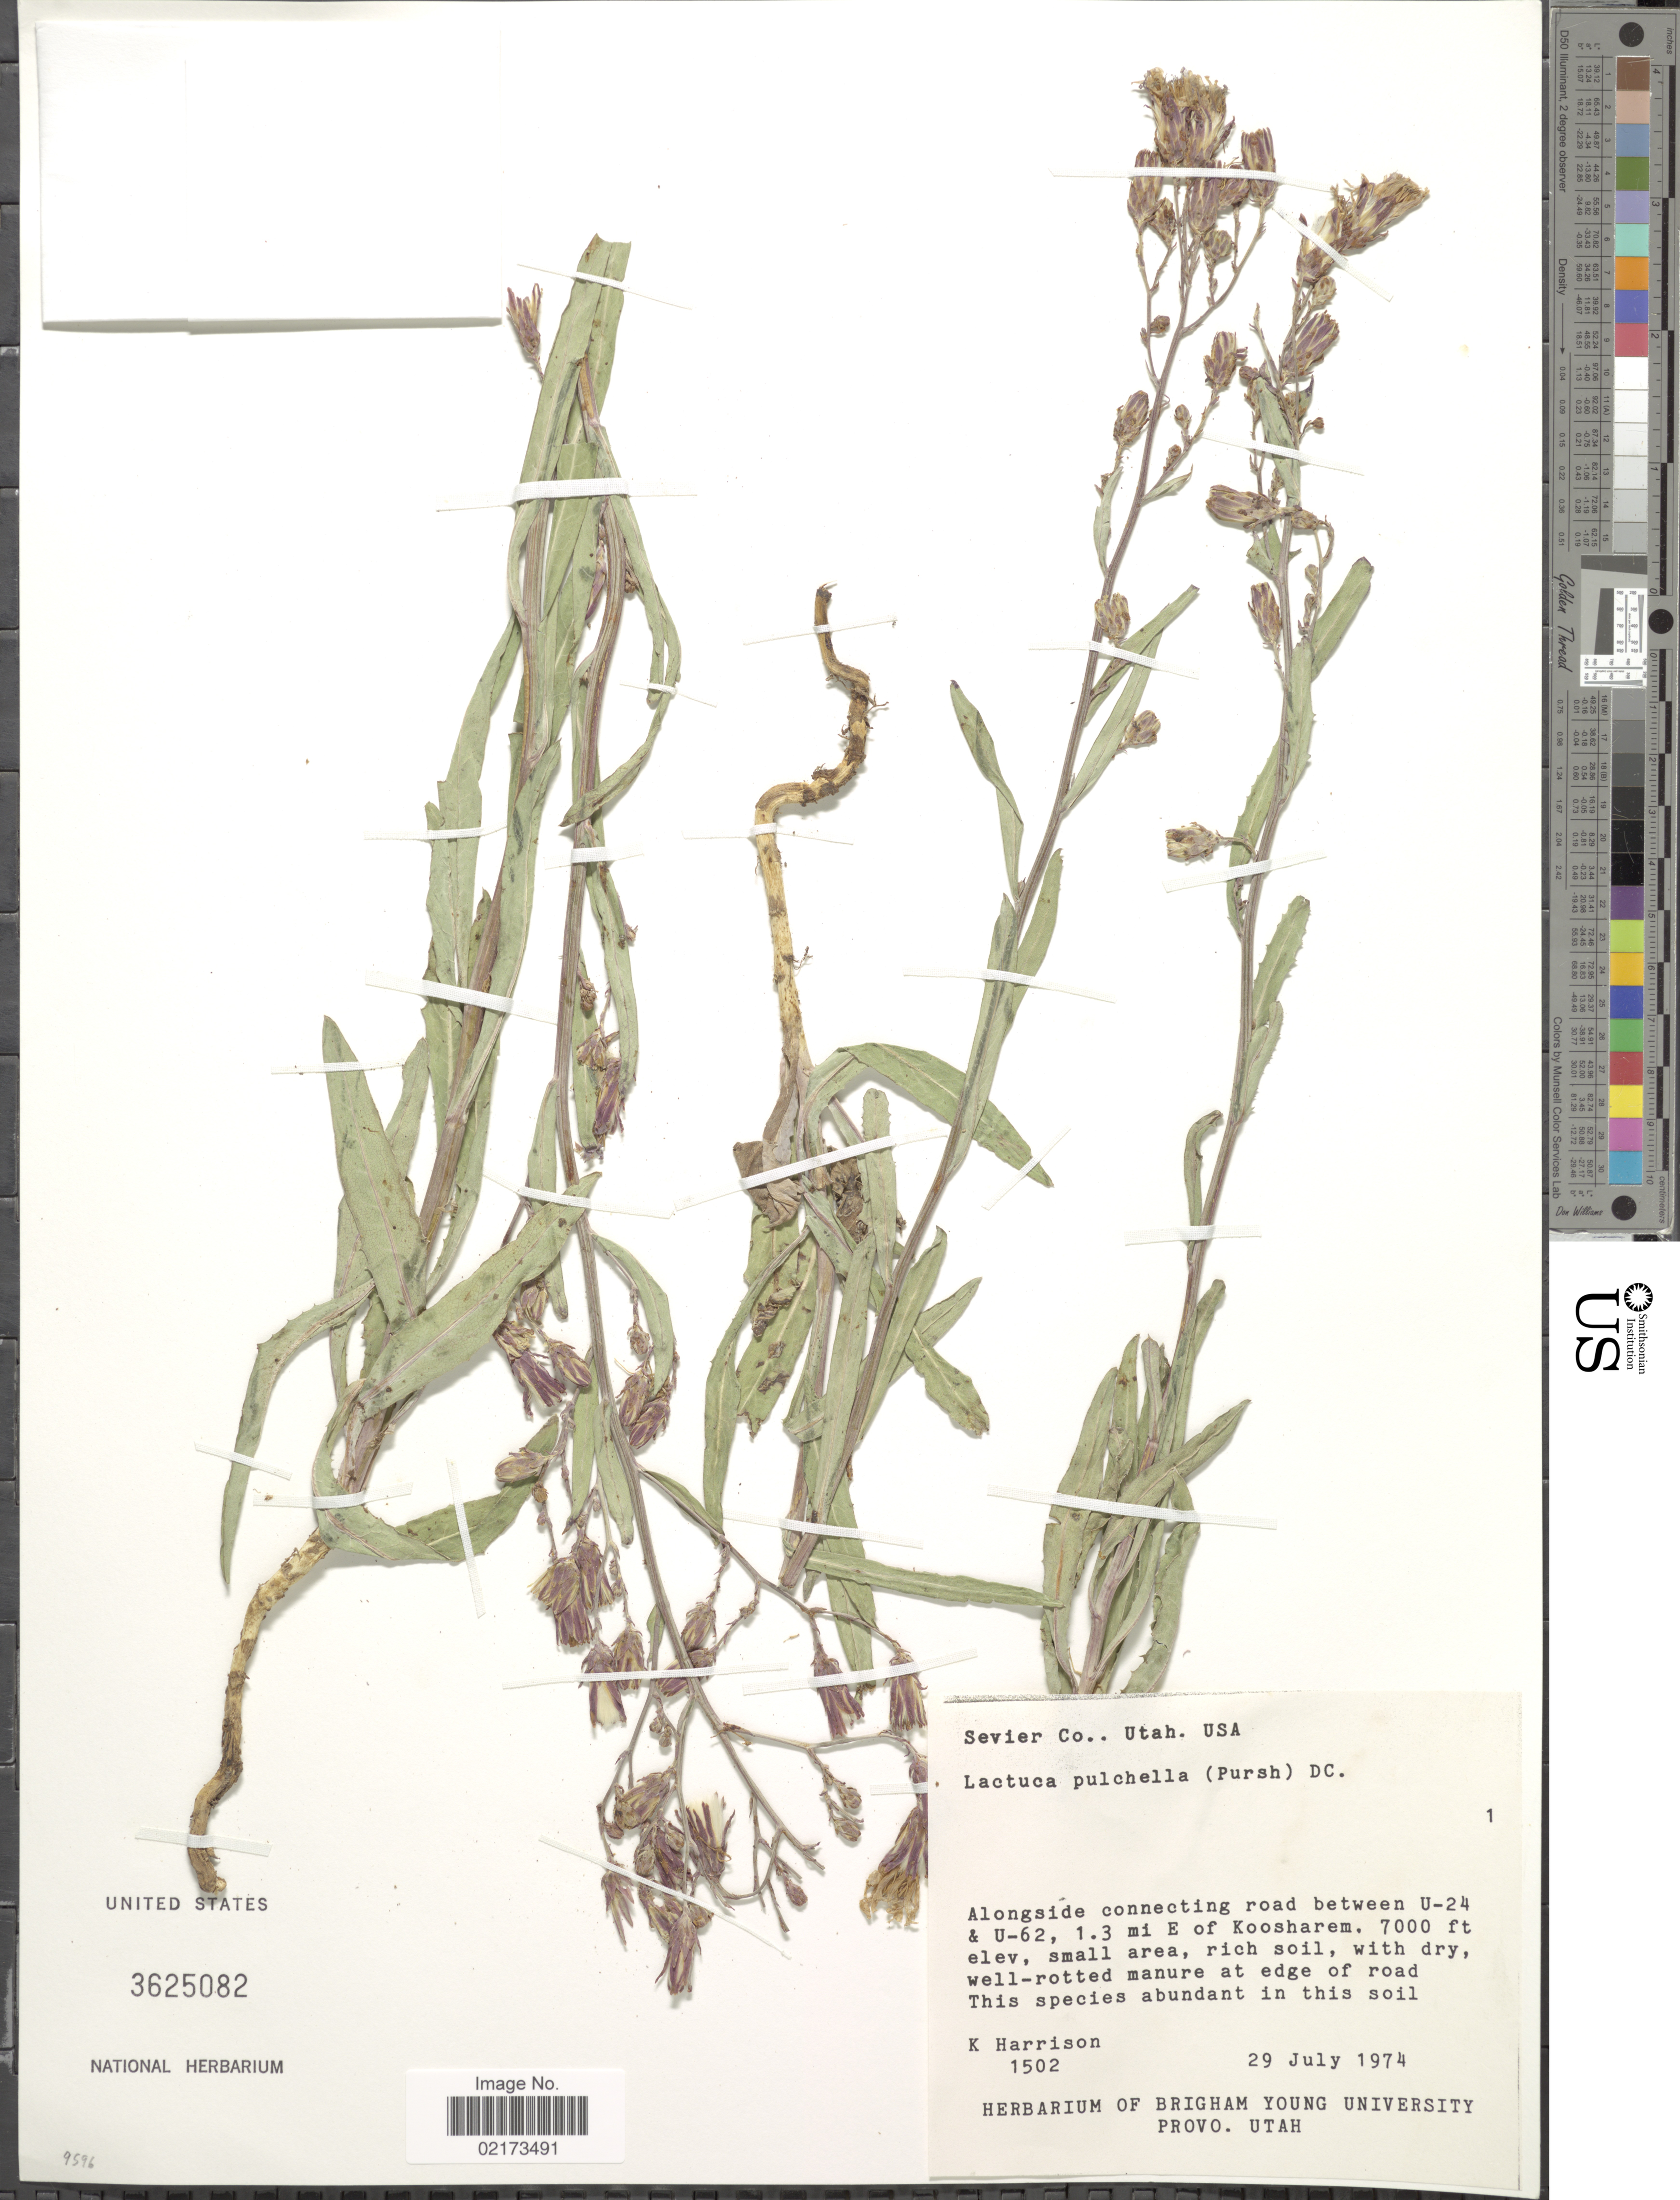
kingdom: Plantae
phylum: Tracheophyta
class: Magnoliopsida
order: Asterales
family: Asteraceae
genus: Lactuca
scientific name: Lactuca tatarica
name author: (L.) C.A. Mey.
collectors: K. Harrison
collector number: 1502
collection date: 1974-07-29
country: United States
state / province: Utah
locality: Sevier Co., USA, road between U-24 & U-62, 1.3 mi E of Koosharem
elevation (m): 2134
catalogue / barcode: US 3625082